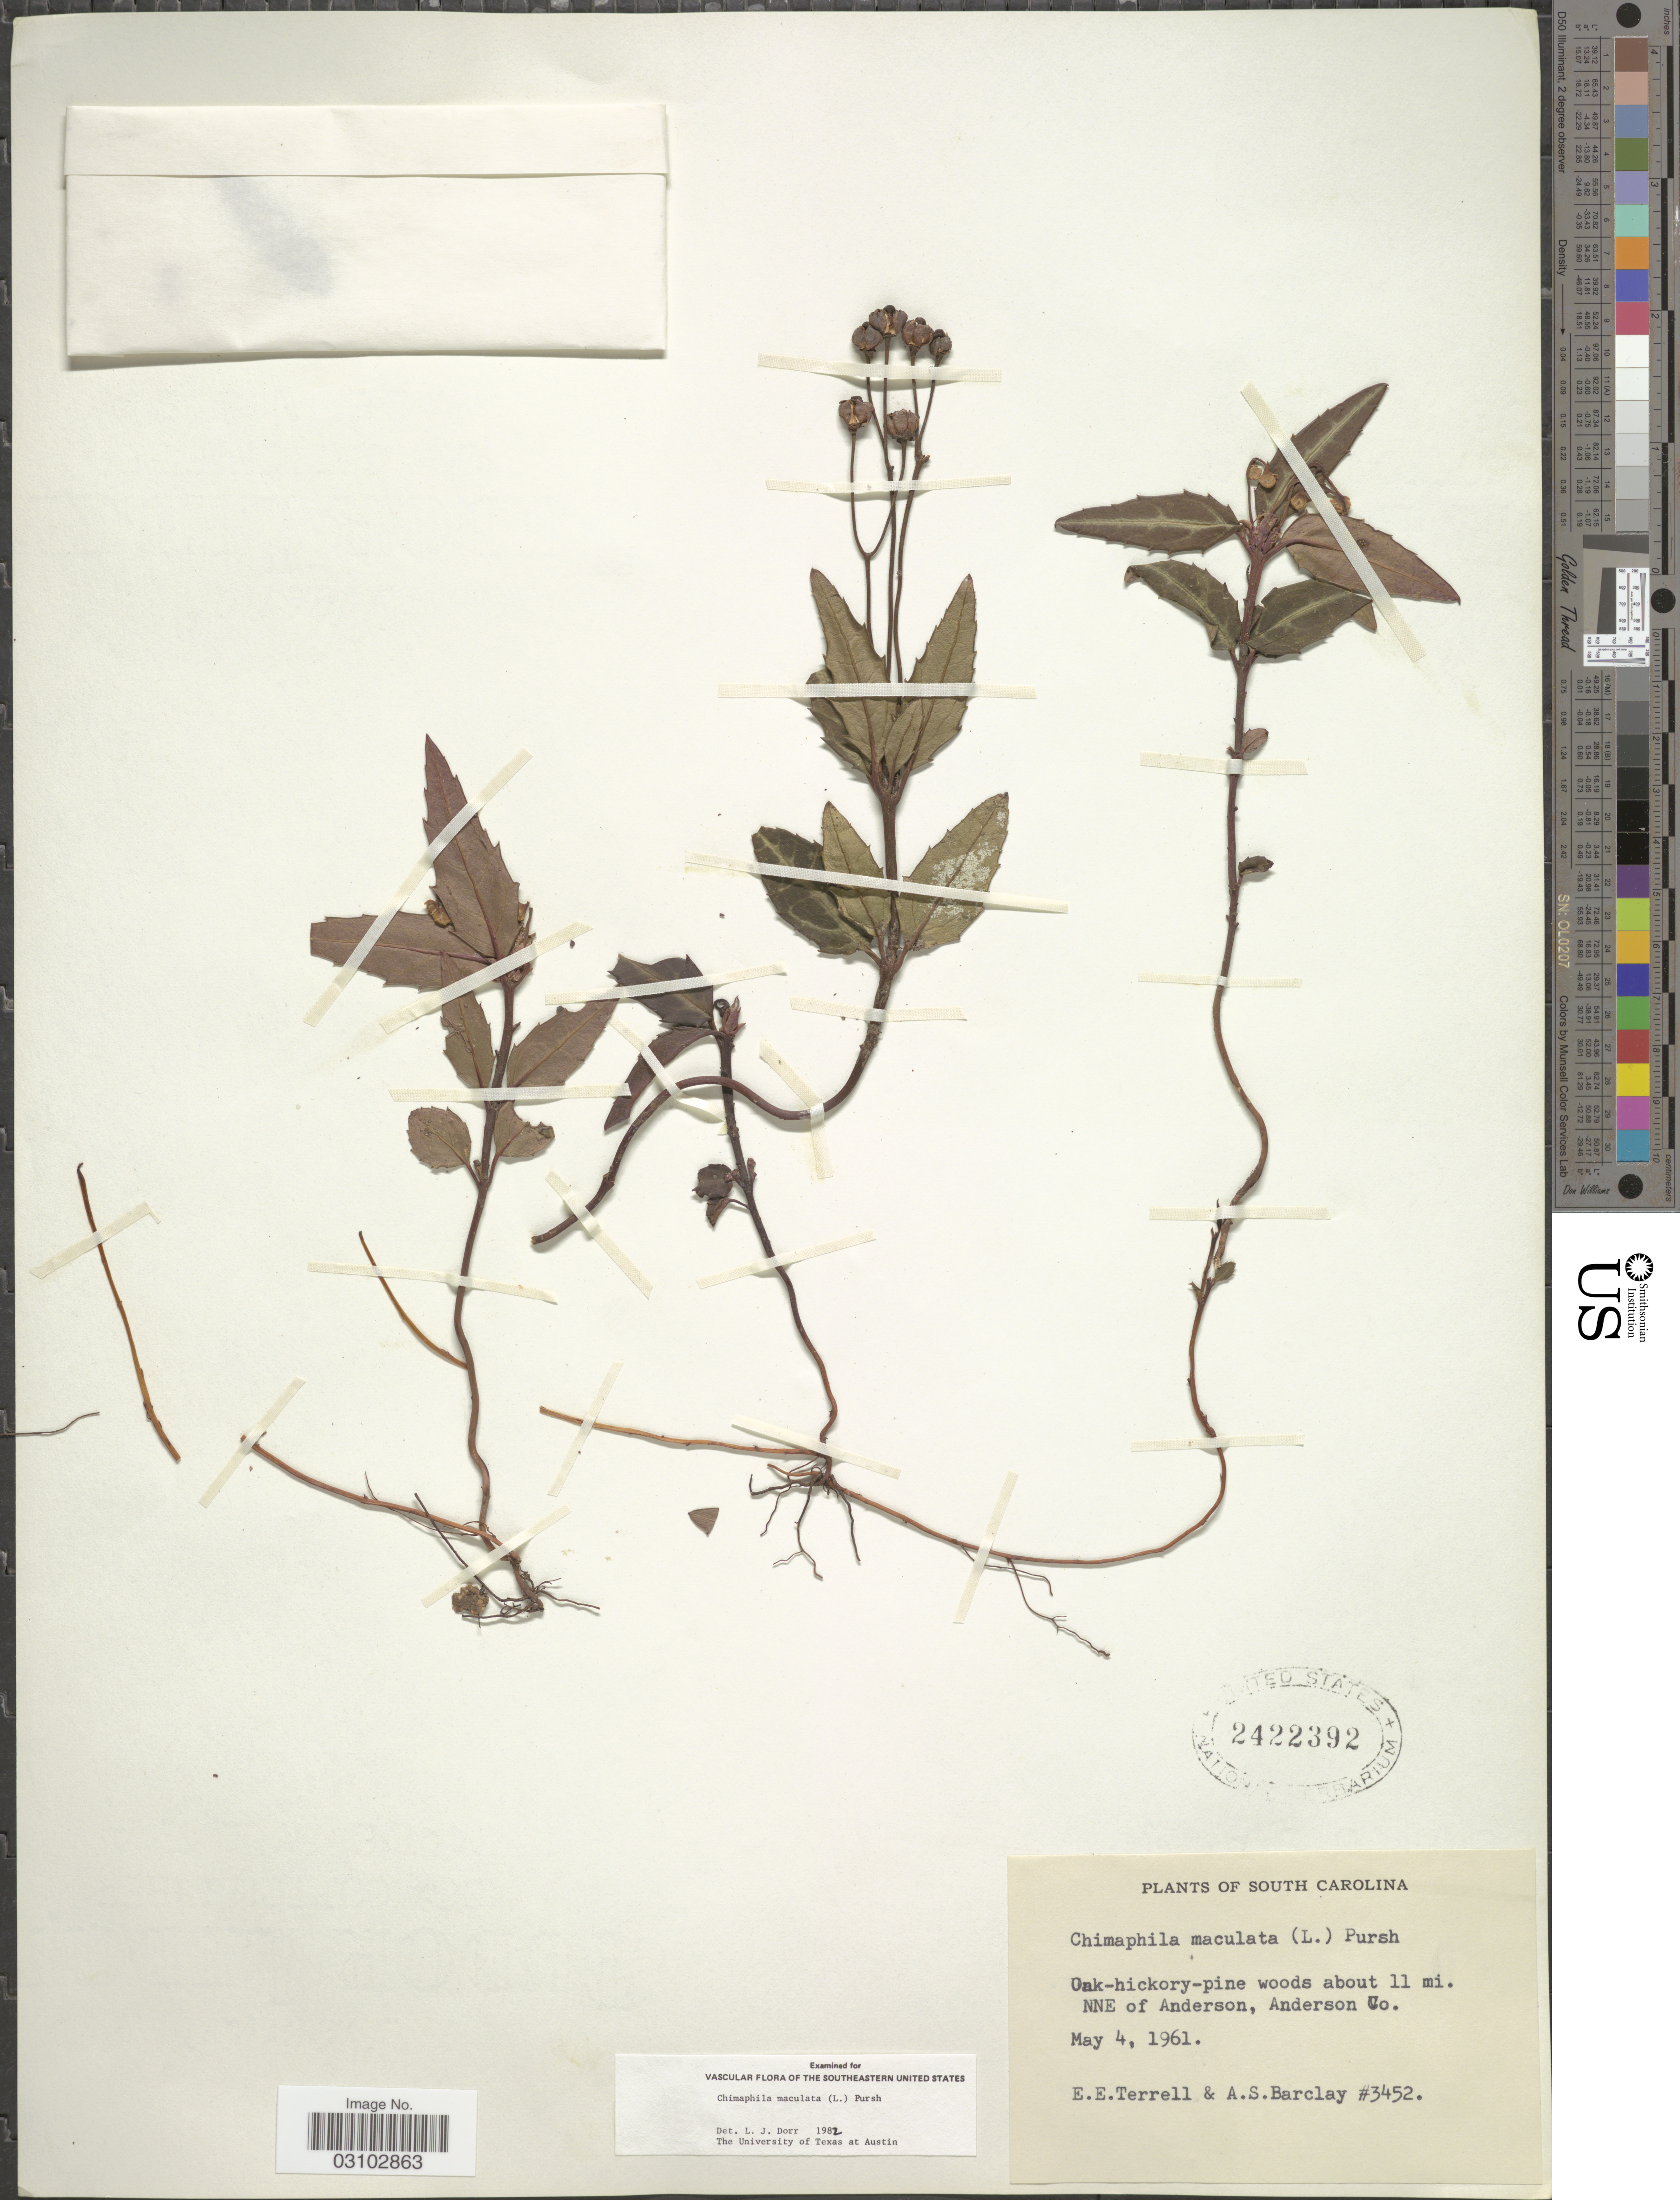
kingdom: Plantae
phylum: Tracheophyta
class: Magnoliopsida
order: Ericales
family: Ericaceae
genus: Chimaphila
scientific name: Chimaphila maculata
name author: (L.) Pursh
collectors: E. E. Terrell & A. S. Barclay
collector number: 3452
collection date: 1961-05-04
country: United States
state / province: South Carolina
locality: Oak-hickory-pine woods about 11 mi. NNE of Anderson, Anderson Co.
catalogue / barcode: US 2422392